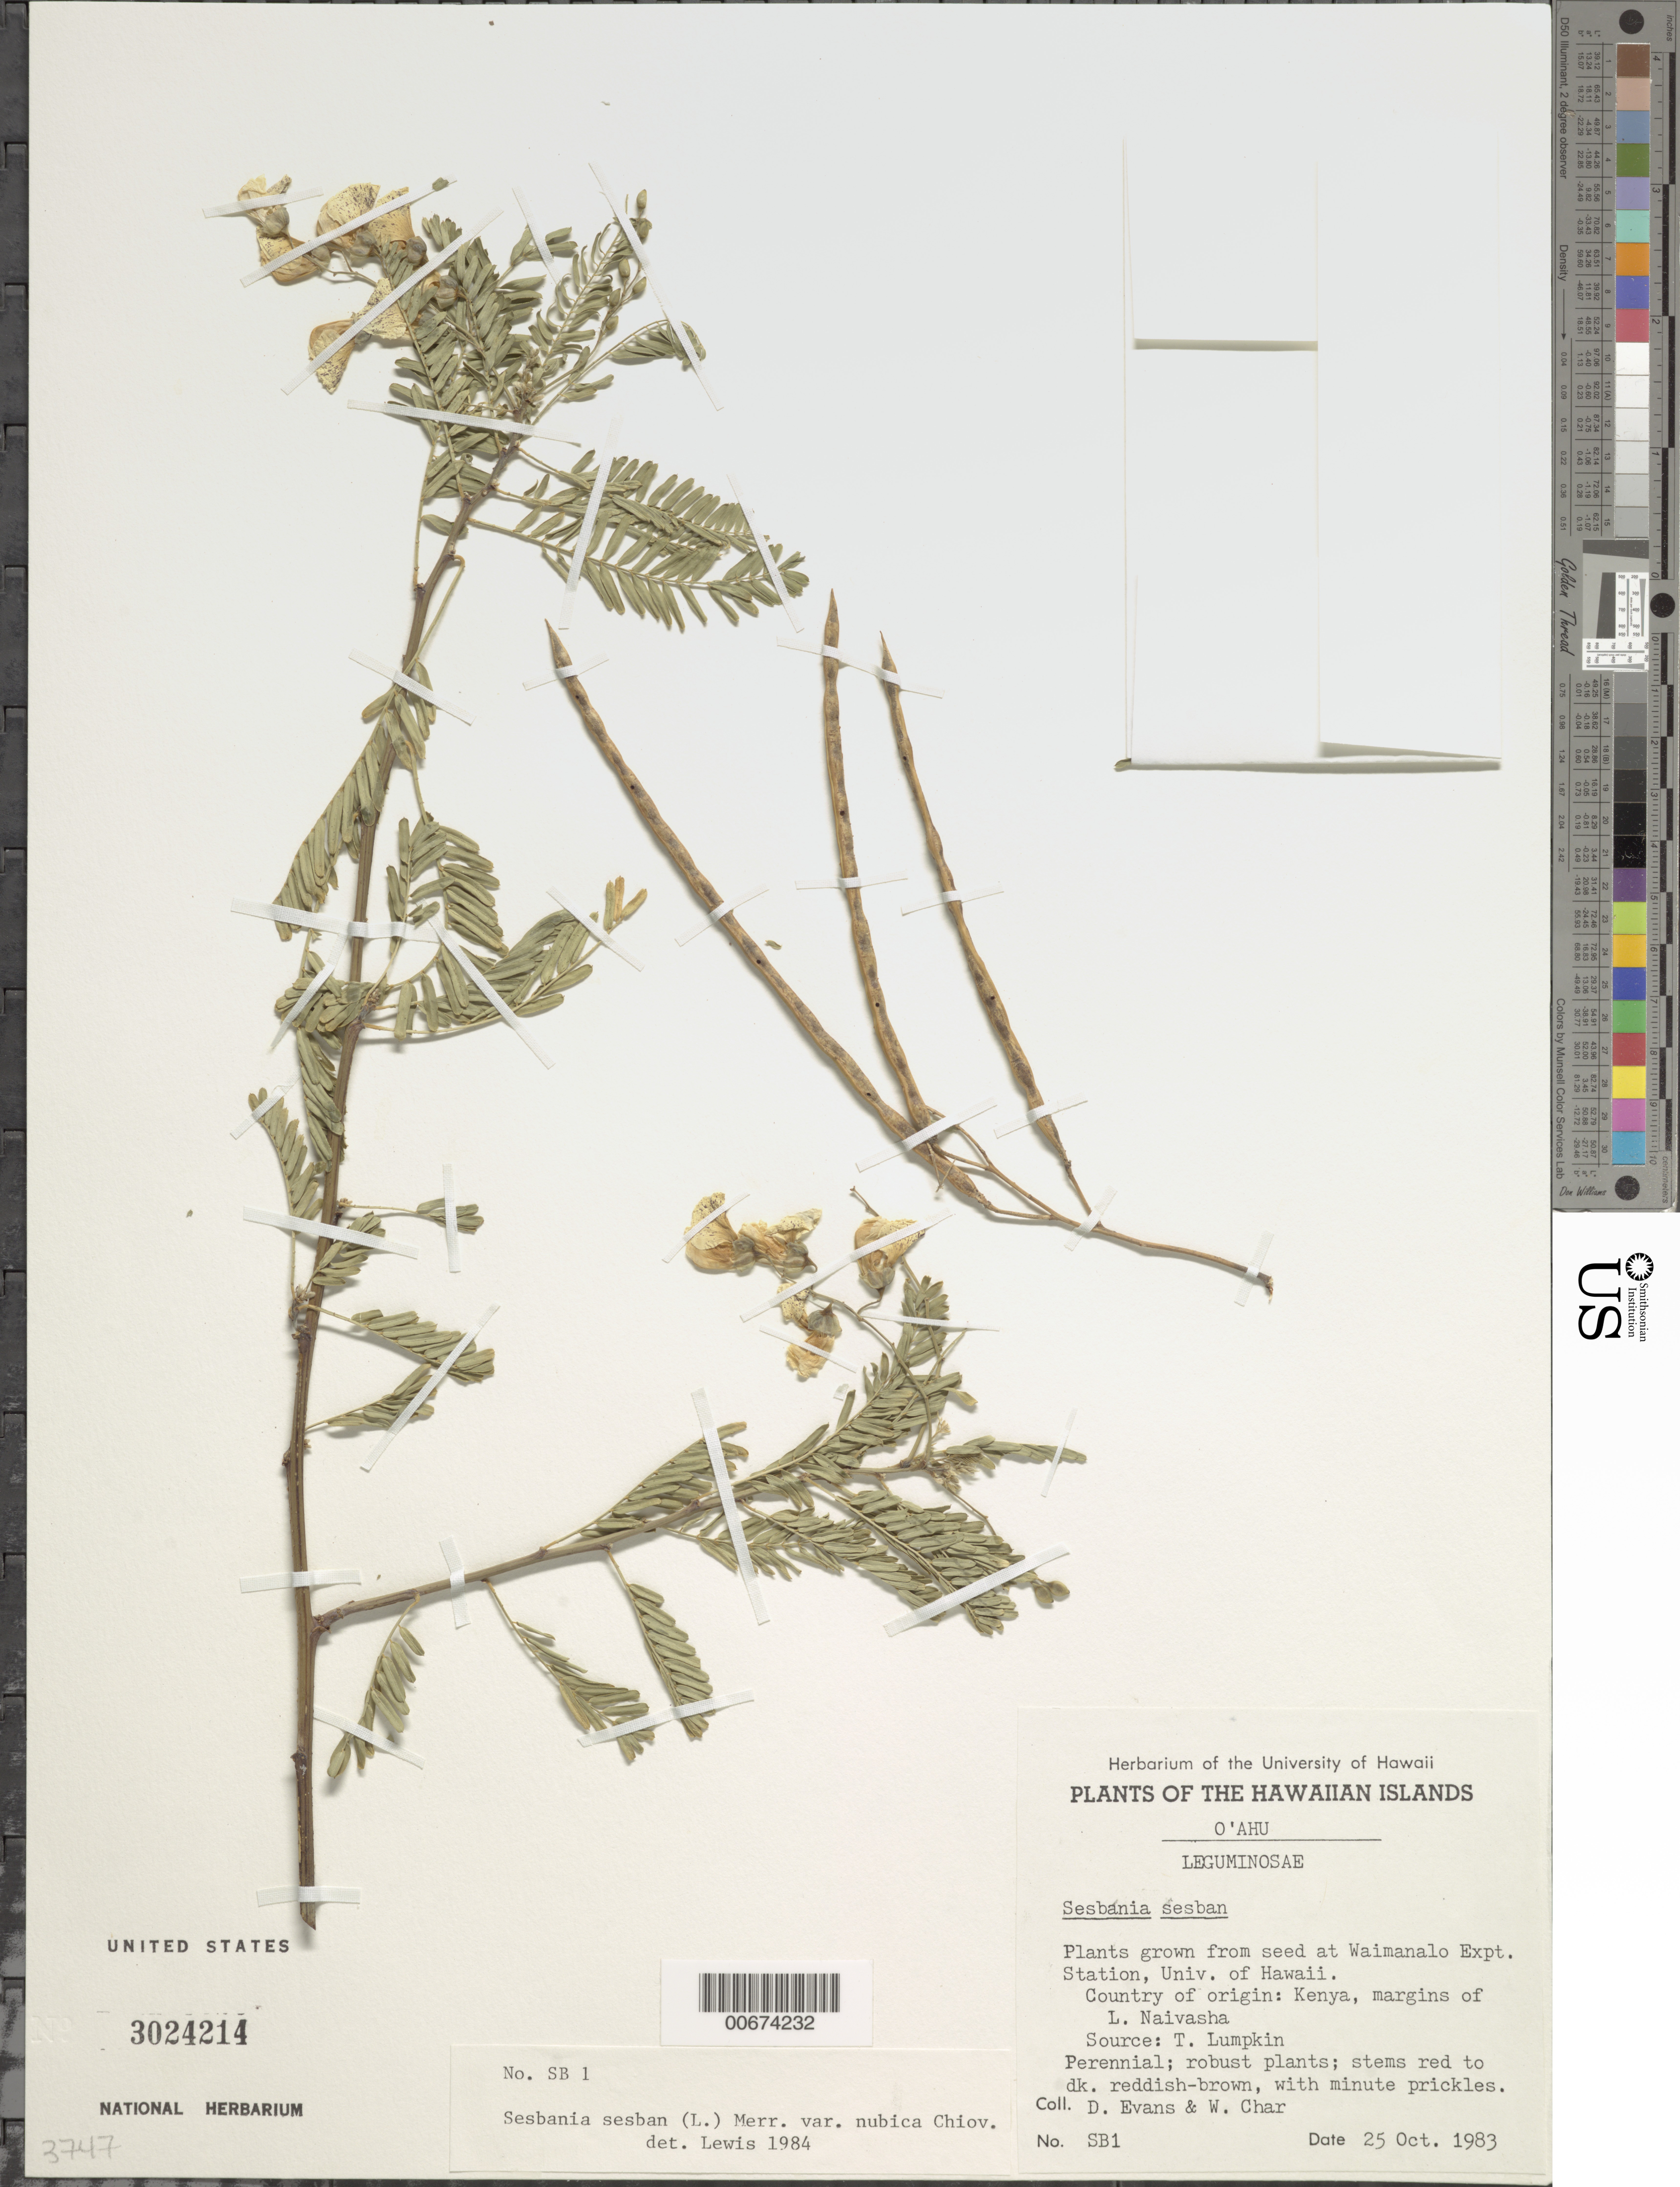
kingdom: Plantae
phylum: Tracheophyta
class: Magnoliopsida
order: Fabales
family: Fabaceae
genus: Sesbania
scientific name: Sesbania sesban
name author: (L.) Merr.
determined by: Lewis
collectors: D. Evans & W. Char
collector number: SB1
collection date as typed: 25 Oct 1983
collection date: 1983-10-25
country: United States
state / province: Hawaii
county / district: Honolulu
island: Oahu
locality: Waimanalo Expt. Station, Univ. of Hawaii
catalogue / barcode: US 324214